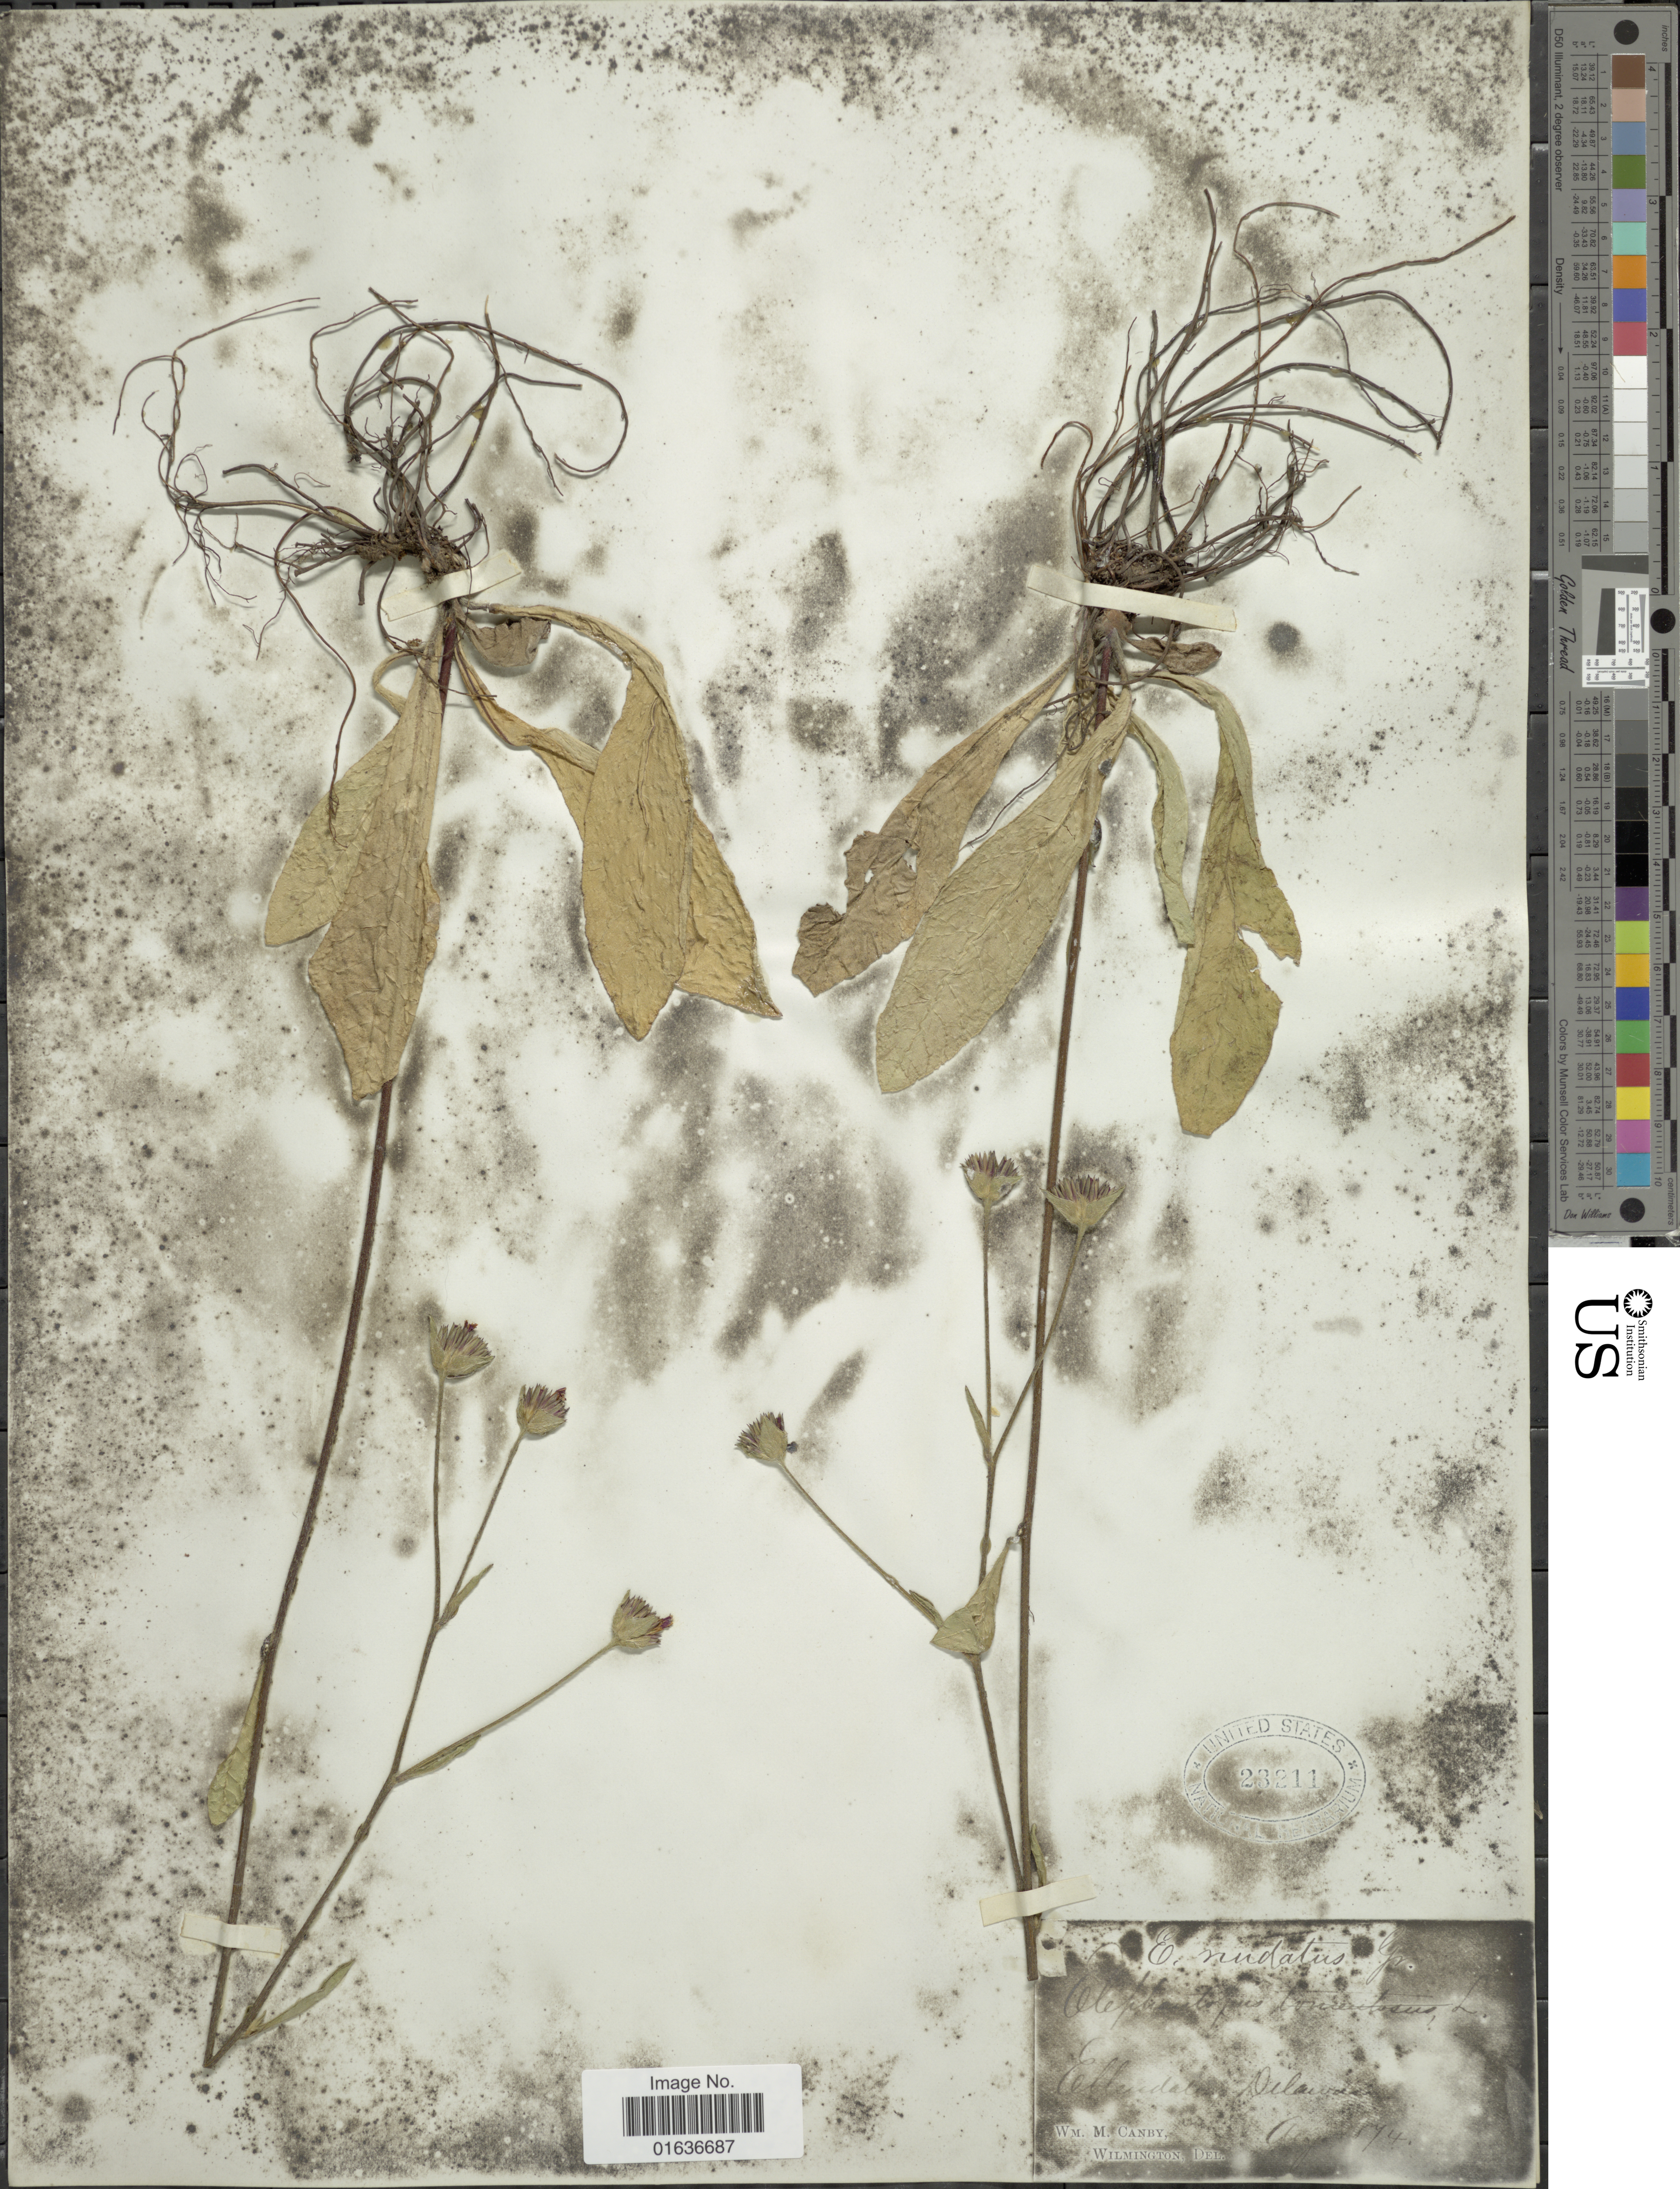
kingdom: Plantae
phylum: Tracheophyta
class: Magnoliopsida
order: Asterales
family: Asteraceae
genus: Elephantopus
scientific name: Elephantopus nudatus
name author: A. Gray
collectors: W. M. Canby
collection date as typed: Transcribed d/m/y: /8/74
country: United States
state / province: Delaware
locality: Ellendale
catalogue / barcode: US 23211